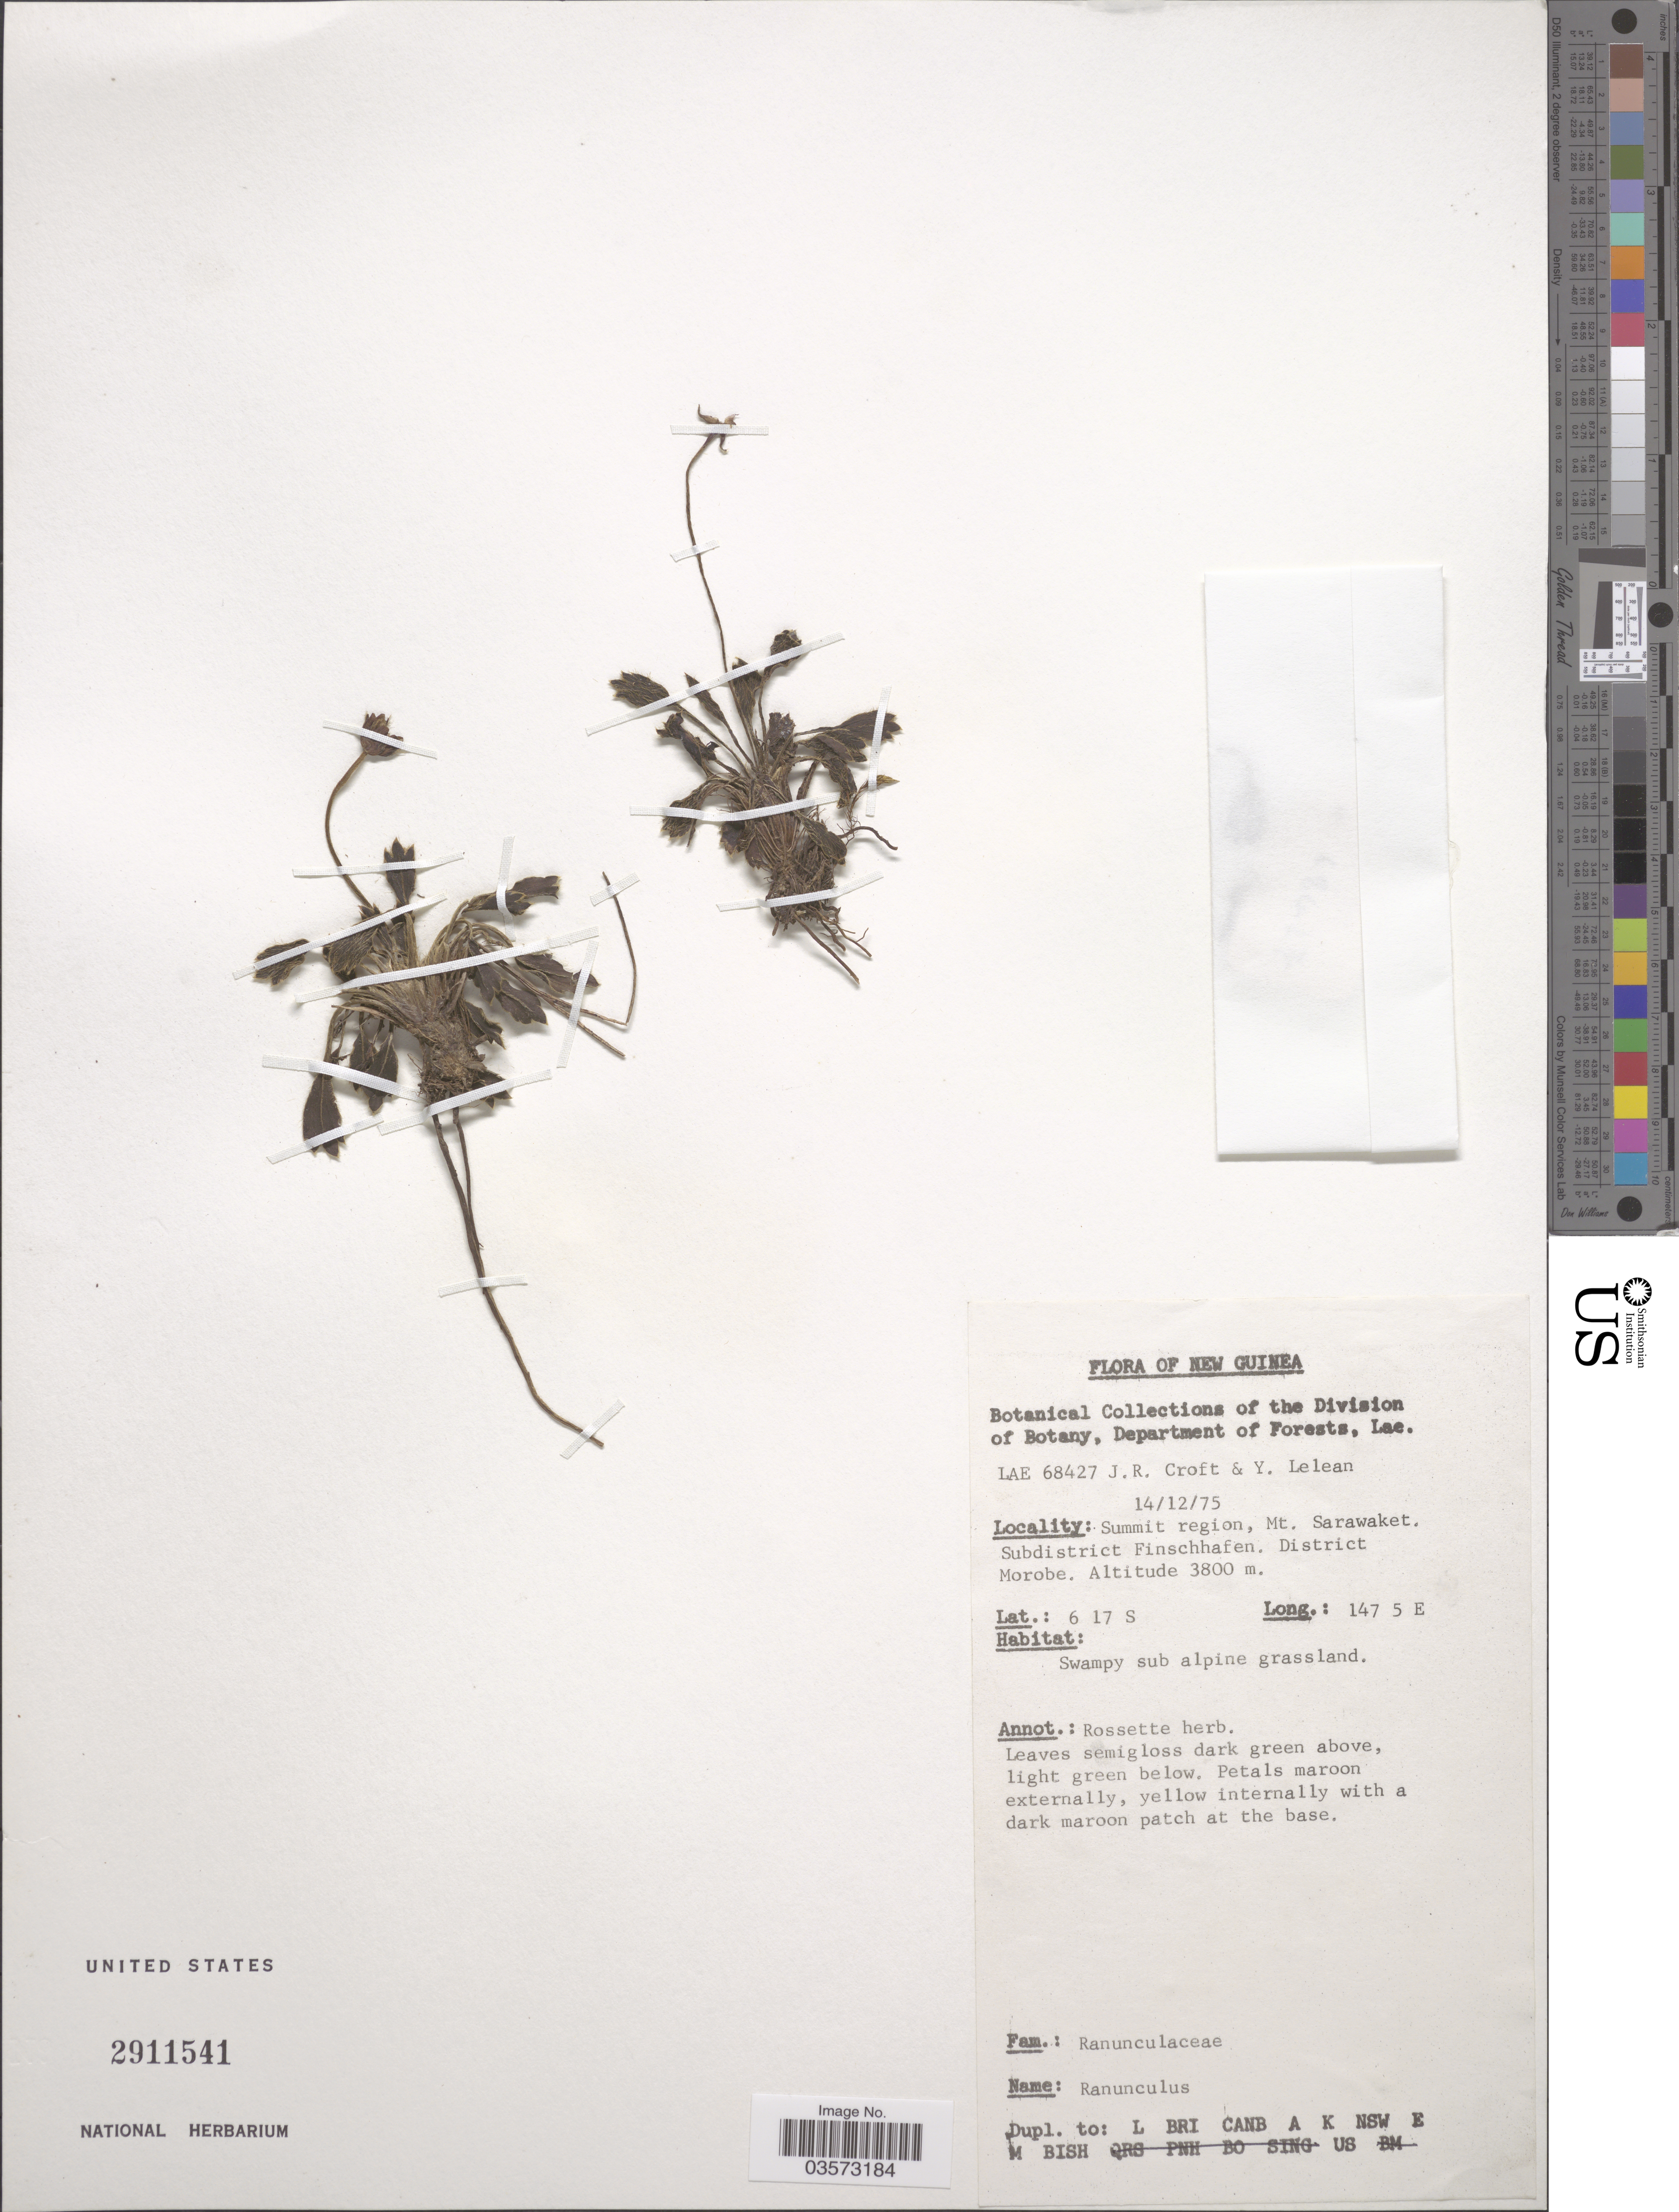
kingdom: Plantae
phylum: Tracheophyta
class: Magnoliopsida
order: Ranunculales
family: Ranunculaceae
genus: Ranunculus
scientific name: Ranunculus sp.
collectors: J. R. Croft & Y. Lelean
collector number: LAE68427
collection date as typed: Transcribed d/m/y: 14/12/75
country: Papua New Guinea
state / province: Morobe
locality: New Guinea. Summit region, Mt. Sarawaket. Subdistrict Finschhafen. District Morobe.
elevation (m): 3800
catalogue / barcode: US 2911541